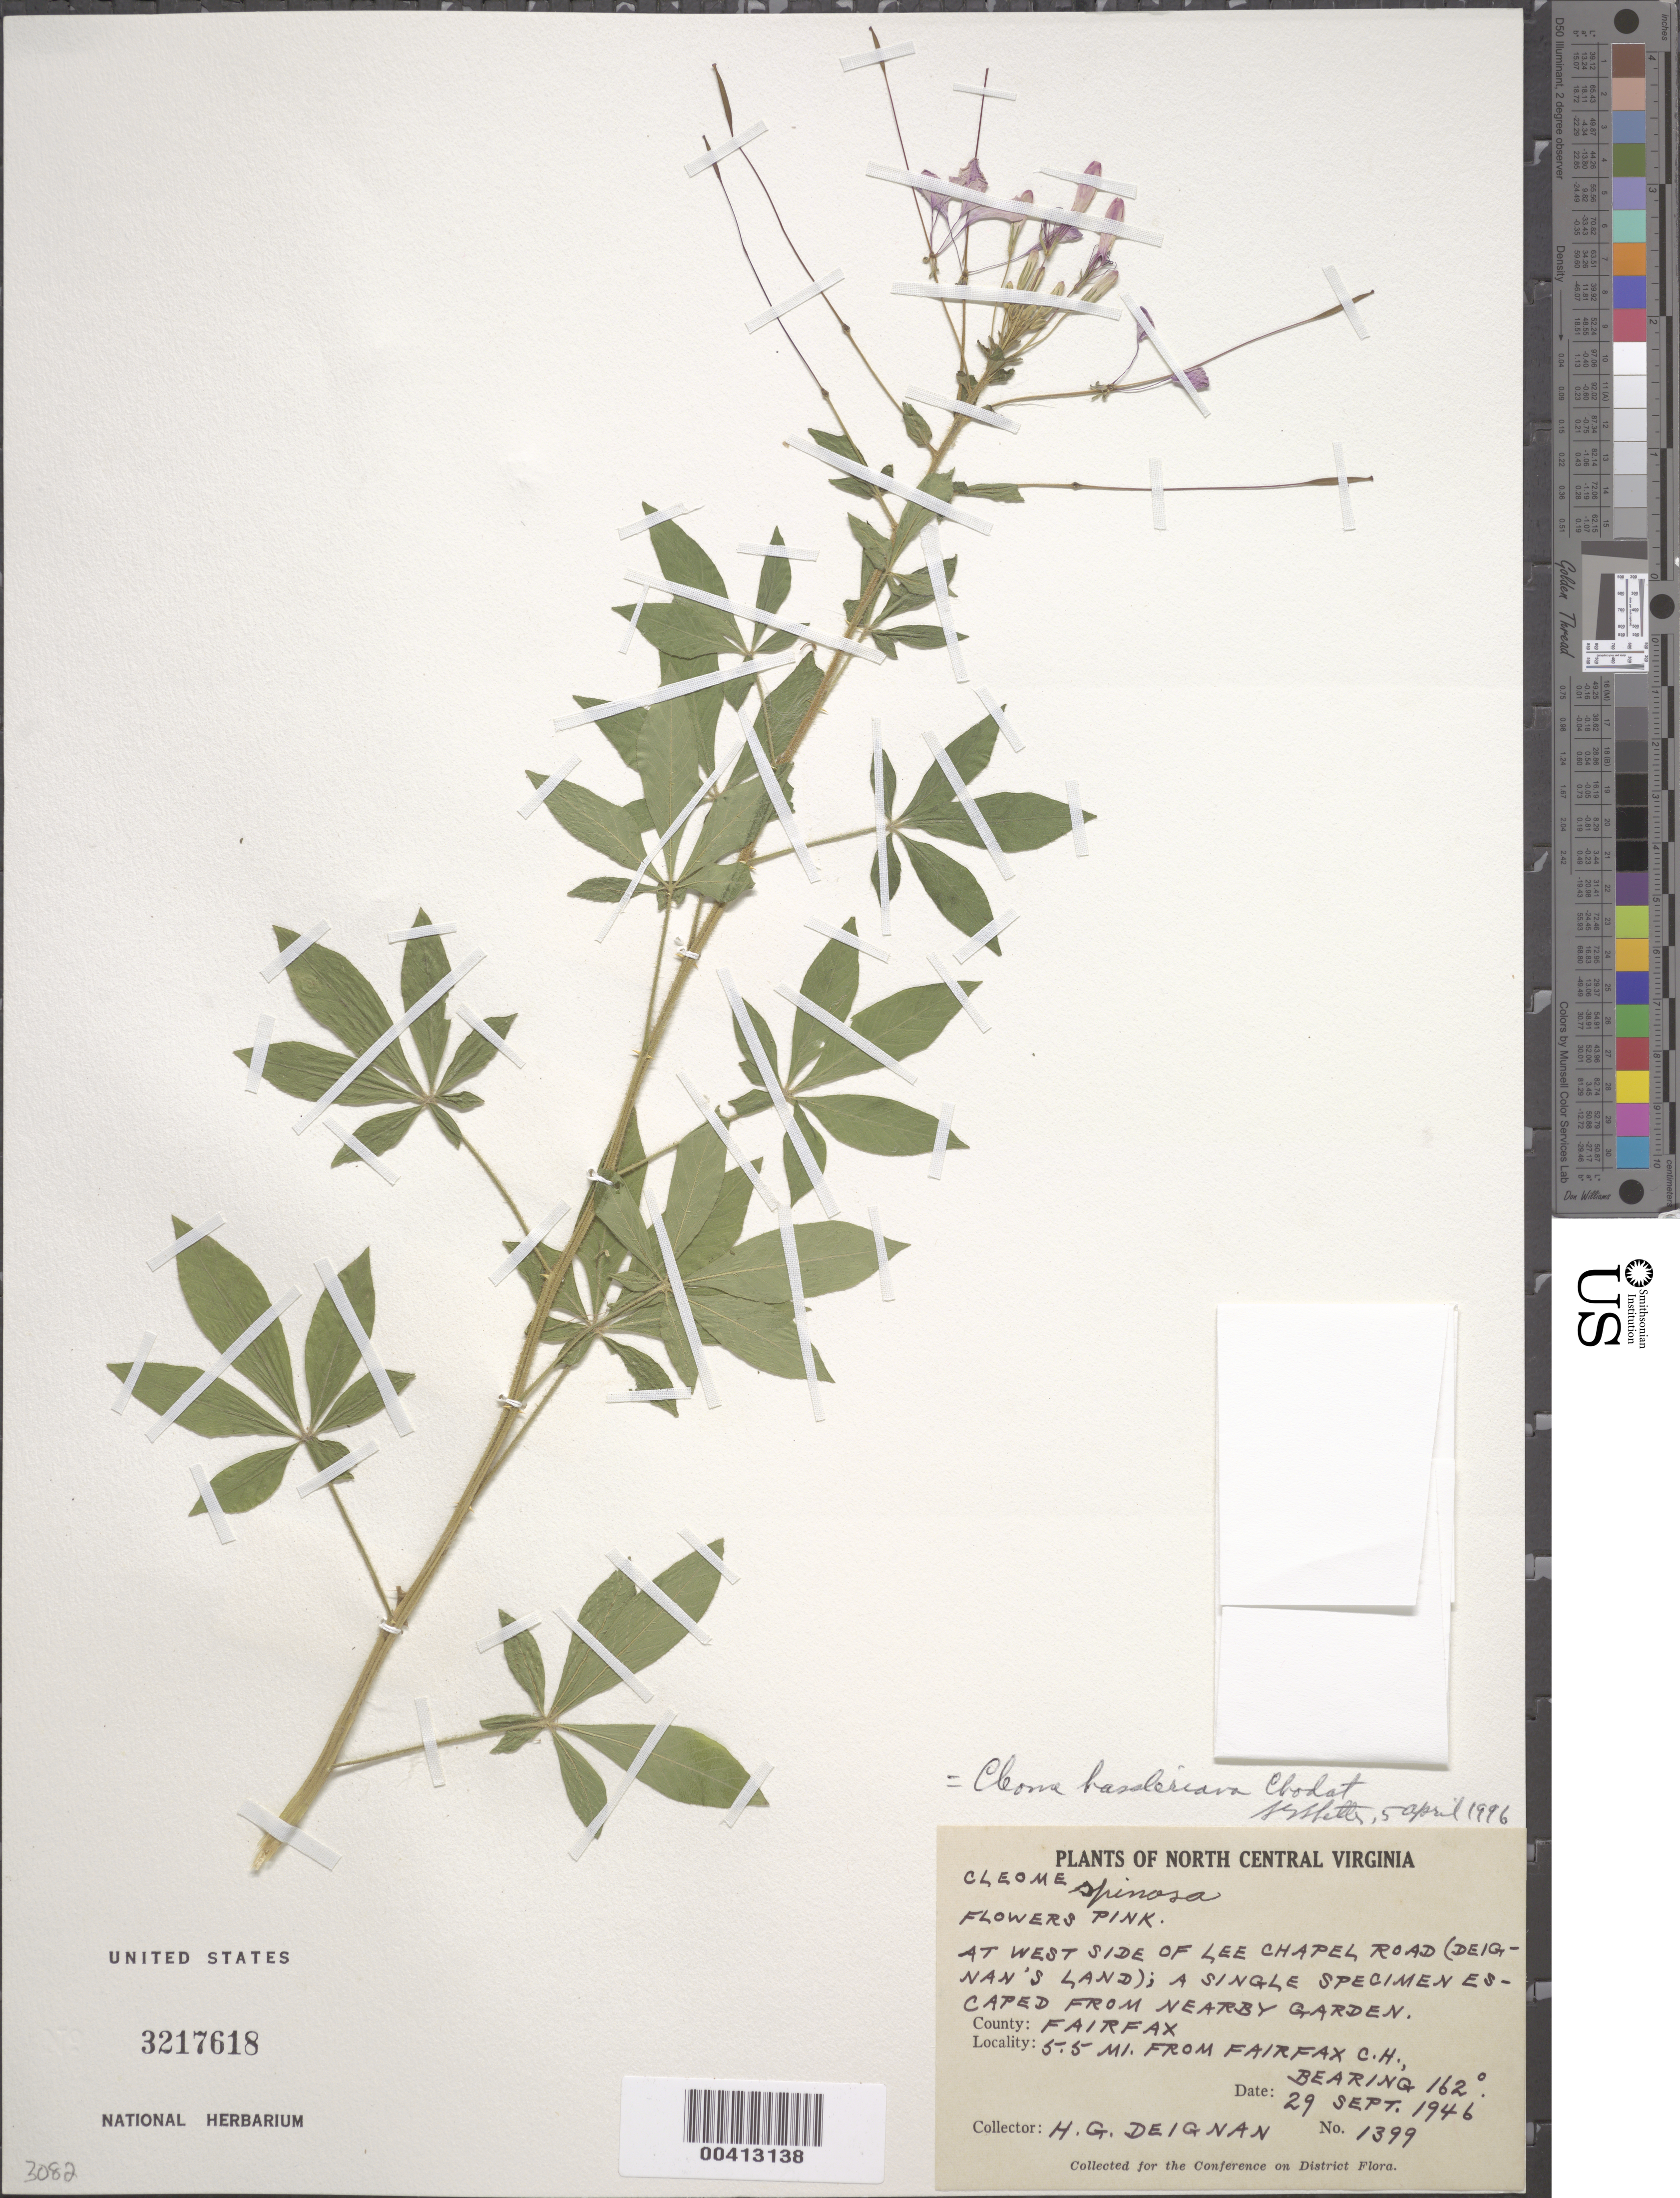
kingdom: Plantae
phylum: Tracheophyta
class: Magnoliopsida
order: Brassicales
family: Cleomaceae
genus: Tarenaya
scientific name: Tarenaya houtteana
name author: (Schltdl.) Soares Neto & Roalson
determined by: Strong, Mark T., (BOT), Smithsonian Institution - National Museum of Natural History (UNITED STATES)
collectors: H. Deignan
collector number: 1399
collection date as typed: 29 Sep 1946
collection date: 1946-09-29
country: United States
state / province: Virginia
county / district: Fairfax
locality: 5.5 mi. from Fairfax County Courthouse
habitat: Escaped from nearby garden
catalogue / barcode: US 3217618